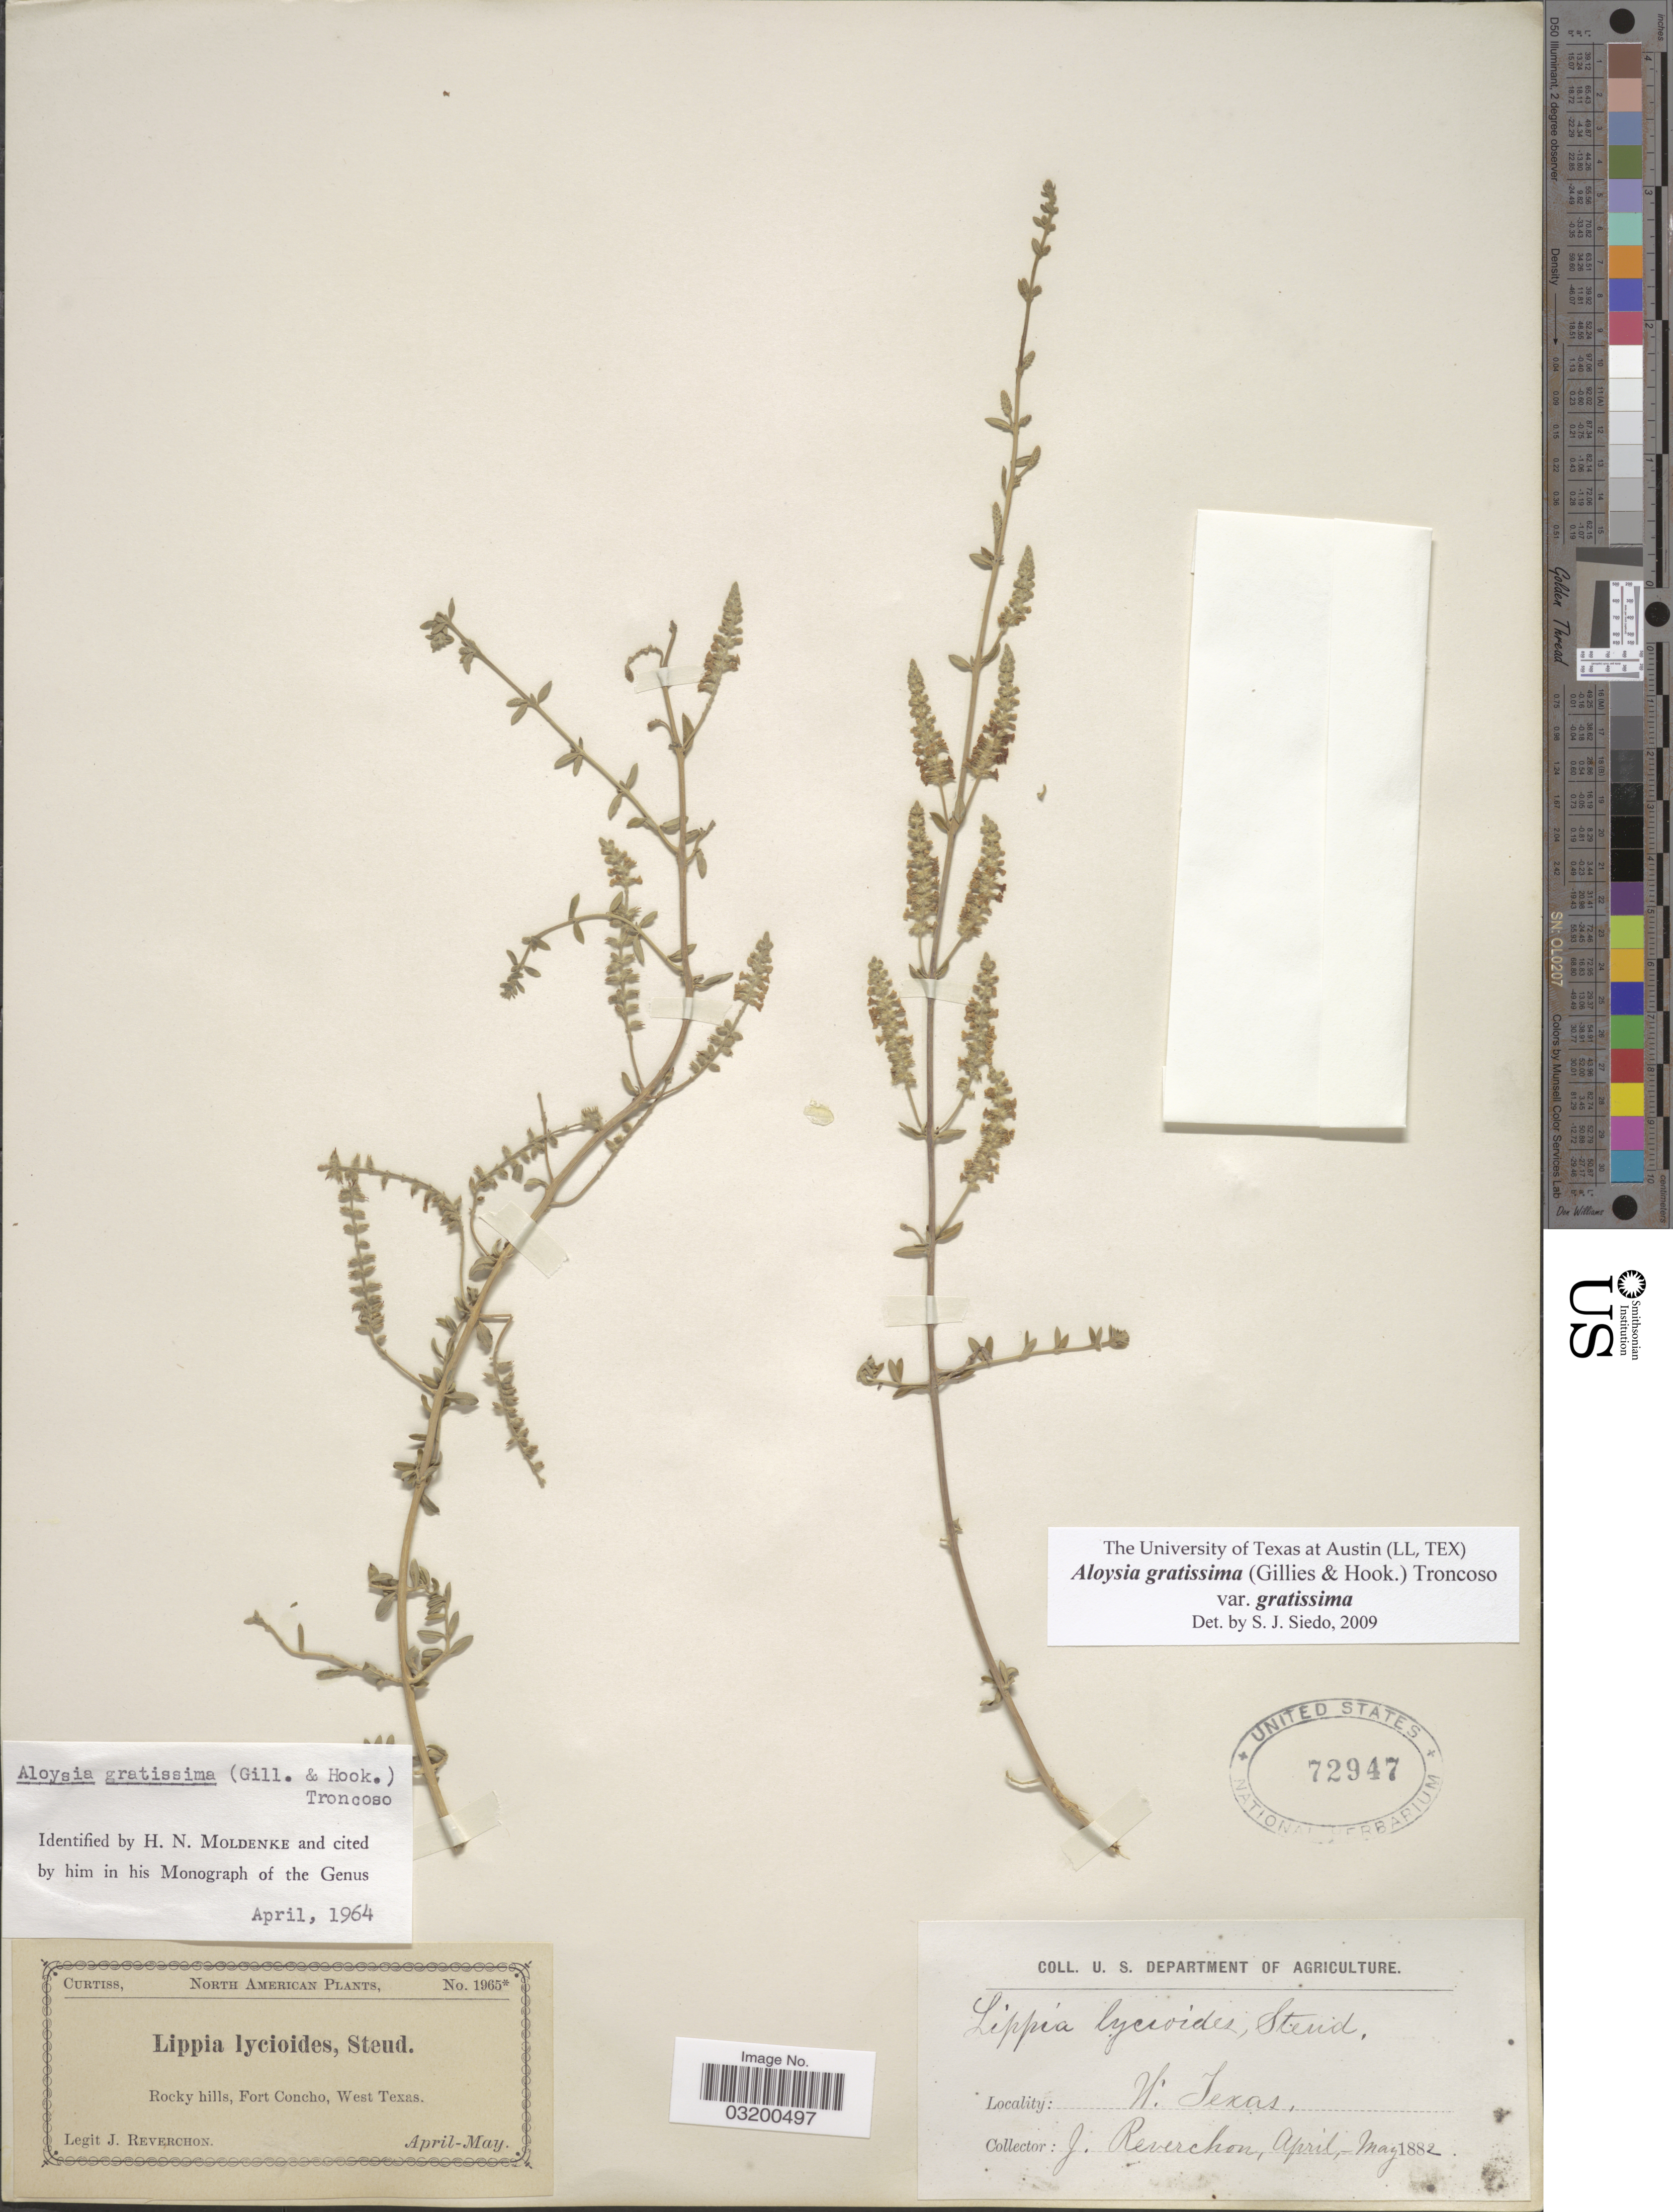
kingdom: Plantae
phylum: Tracheophyta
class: Magnoliopsida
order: Lamiales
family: Verbenaceae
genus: Aloysia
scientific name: Aloysia gratissima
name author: (Gillies & Hook.) Tronc.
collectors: J. Reverchon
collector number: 1965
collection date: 1882-04/1882-05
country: United States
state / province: Texas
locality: North American. Rocky hills, Fort Concho, West Texas.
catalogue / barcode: US 72947